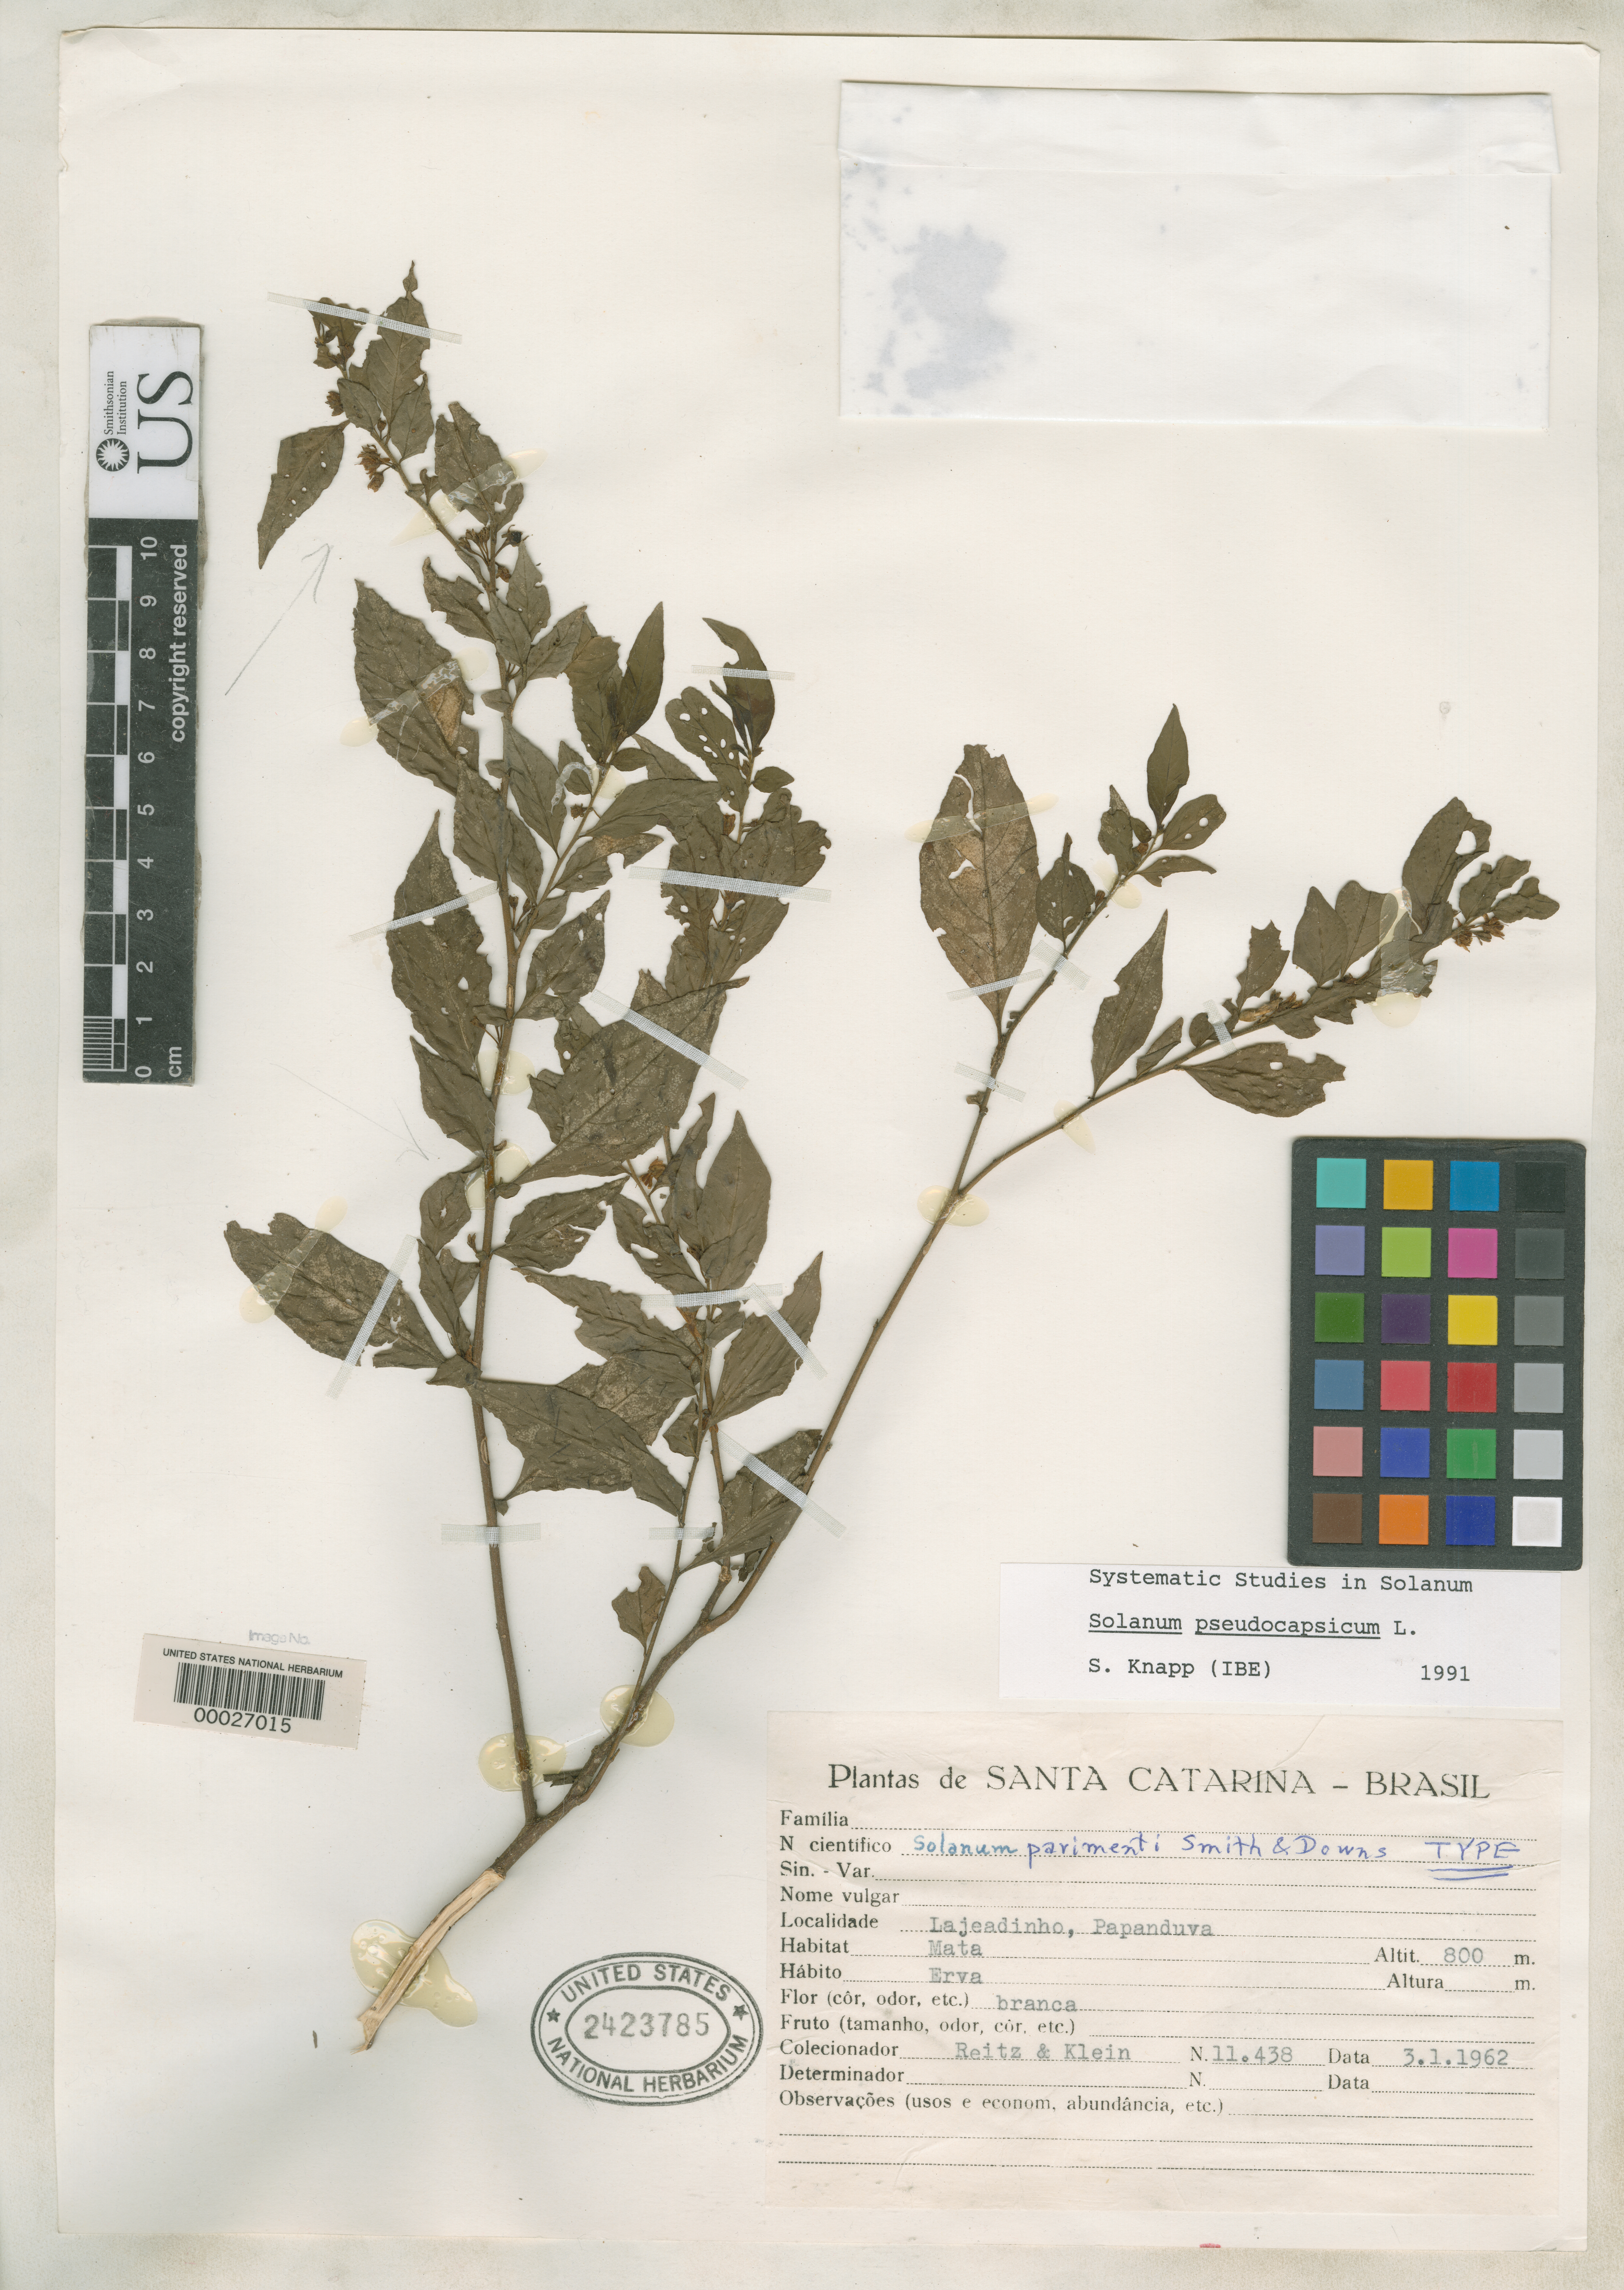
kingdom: Plantae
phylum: Tracheophyta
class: Magnoliopsida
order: Solanales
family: Solanaceae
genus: Solanum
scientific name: Solanum pavimenti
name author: L.B. Sm. & Downs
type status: Holotype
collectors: R. Reitz & R. M. Klein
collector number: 11438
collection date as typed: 03 Jan 1962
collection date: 1962-01-03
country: Brazil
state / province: Santa Catarina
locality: Lajeadinho, Papanduva.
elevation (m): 800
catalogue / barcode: US 2423785